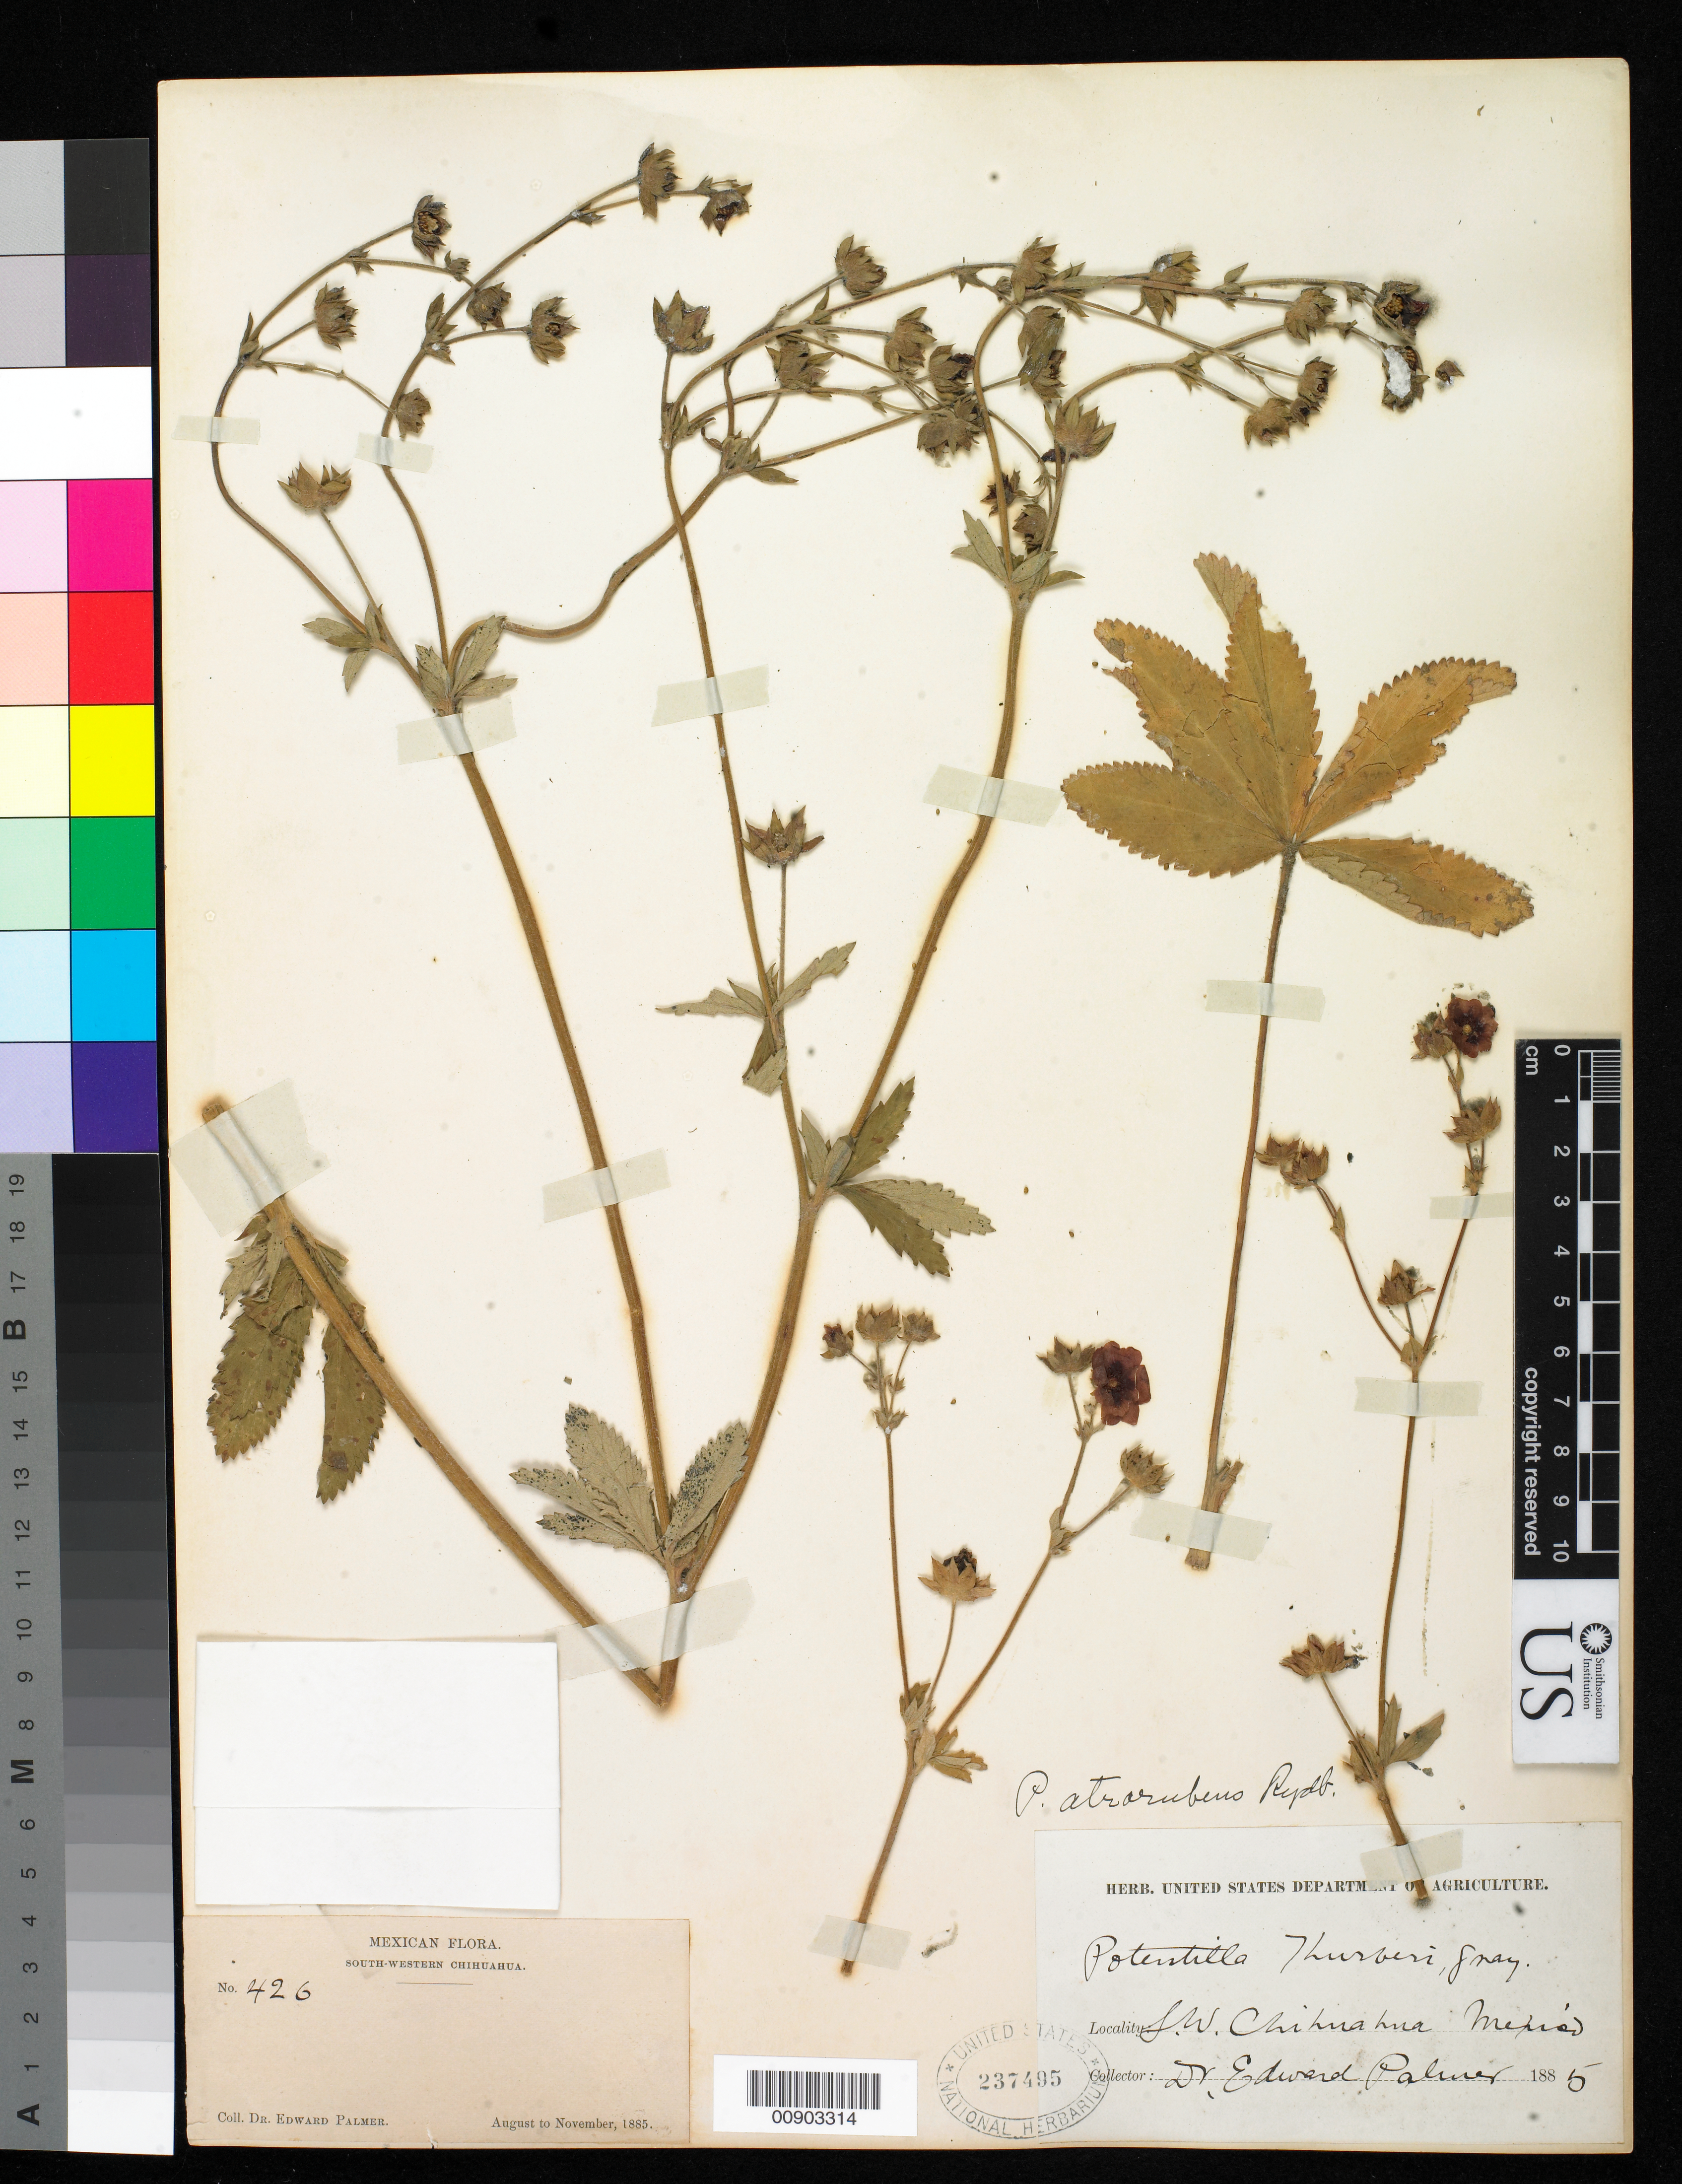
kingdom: Plantae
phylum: Tracheophyta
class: Magnoliopsida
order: Rosales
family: Rosaceae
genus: Potentilla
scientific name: Potentilla atrorubens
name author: Rydb.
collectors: E. Palmer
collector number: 426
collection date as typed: Aug 1885 to -- Nov 1885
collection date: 1885-08/1885-11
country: Mexico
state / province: Chihuahua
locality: South-Western Chihuahua.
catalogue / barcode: US 237495